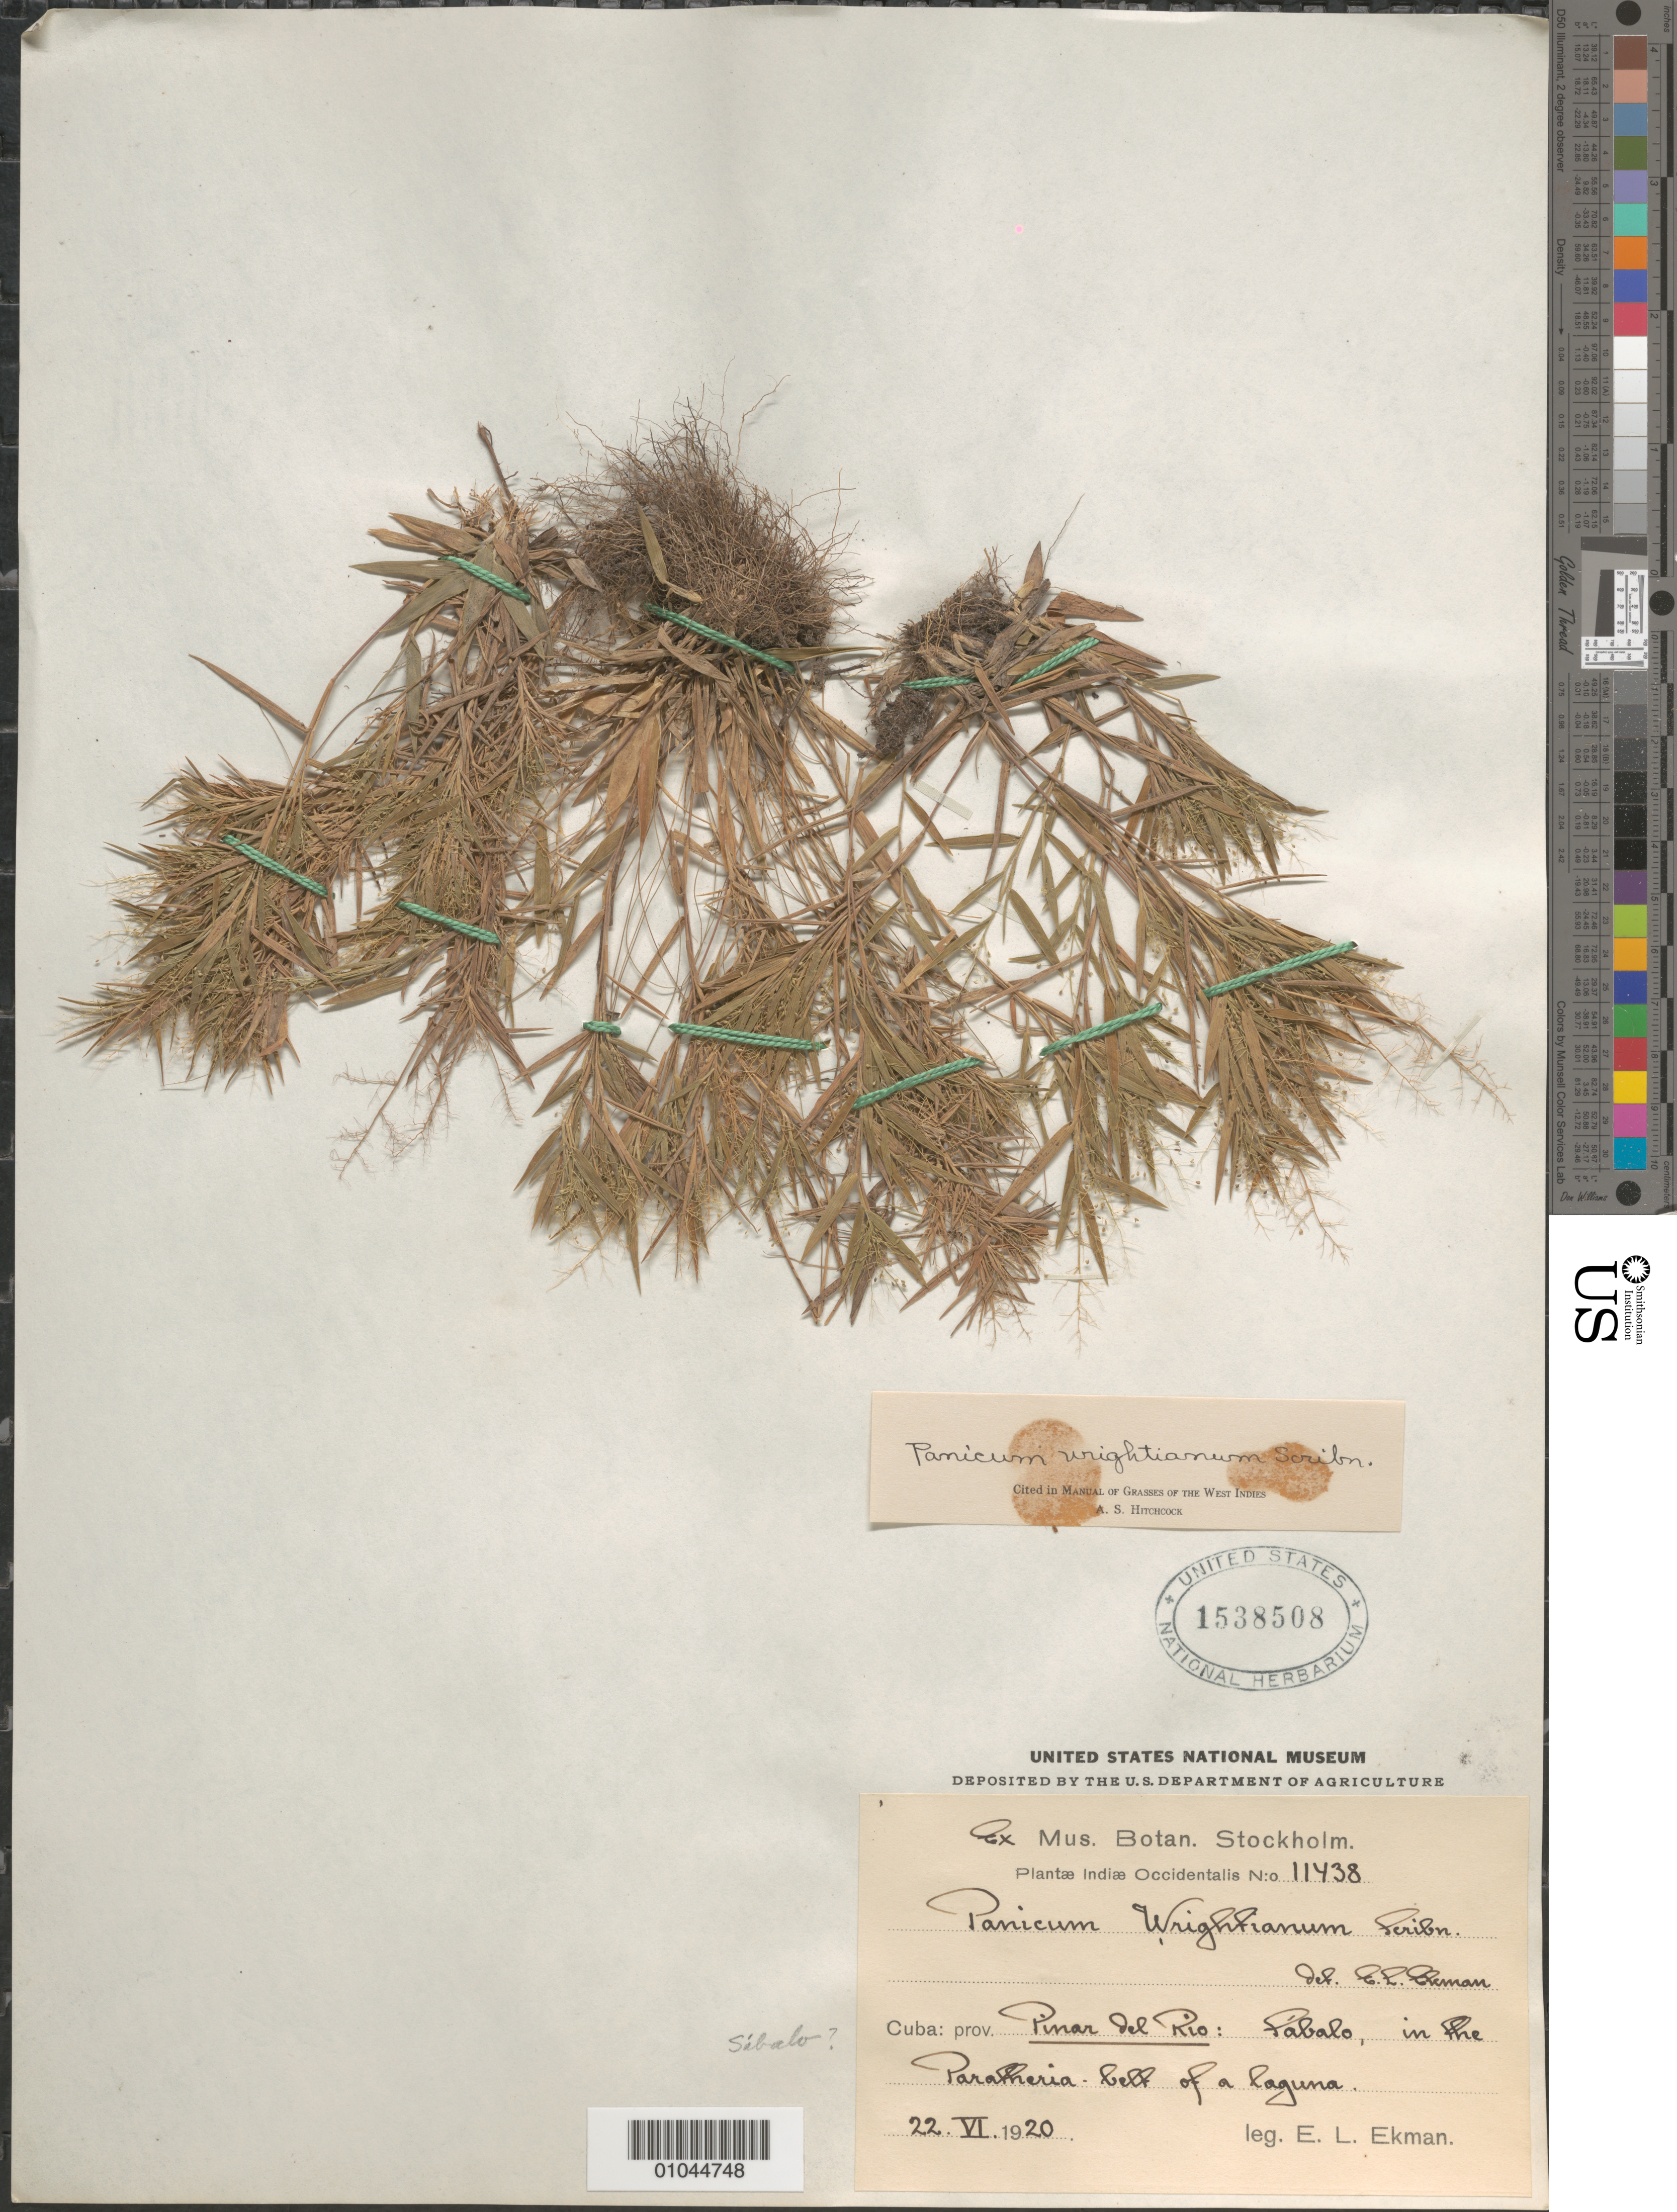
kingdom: Plantae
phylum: Tracheophyta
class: Liliopsida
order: Poales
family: Poaceae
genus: Dichanthelium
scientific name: Dichanthelium wrightianum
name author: (Scribn.) Freckmann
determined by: Naczi, R. F. C.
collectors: E. L. Ekman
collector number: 11438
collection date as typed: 22 Jun 1920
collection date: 1920-06-22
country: Cuba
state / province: Pinar del Rio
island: Cuba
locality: Pabalo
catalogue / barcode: US 1538508